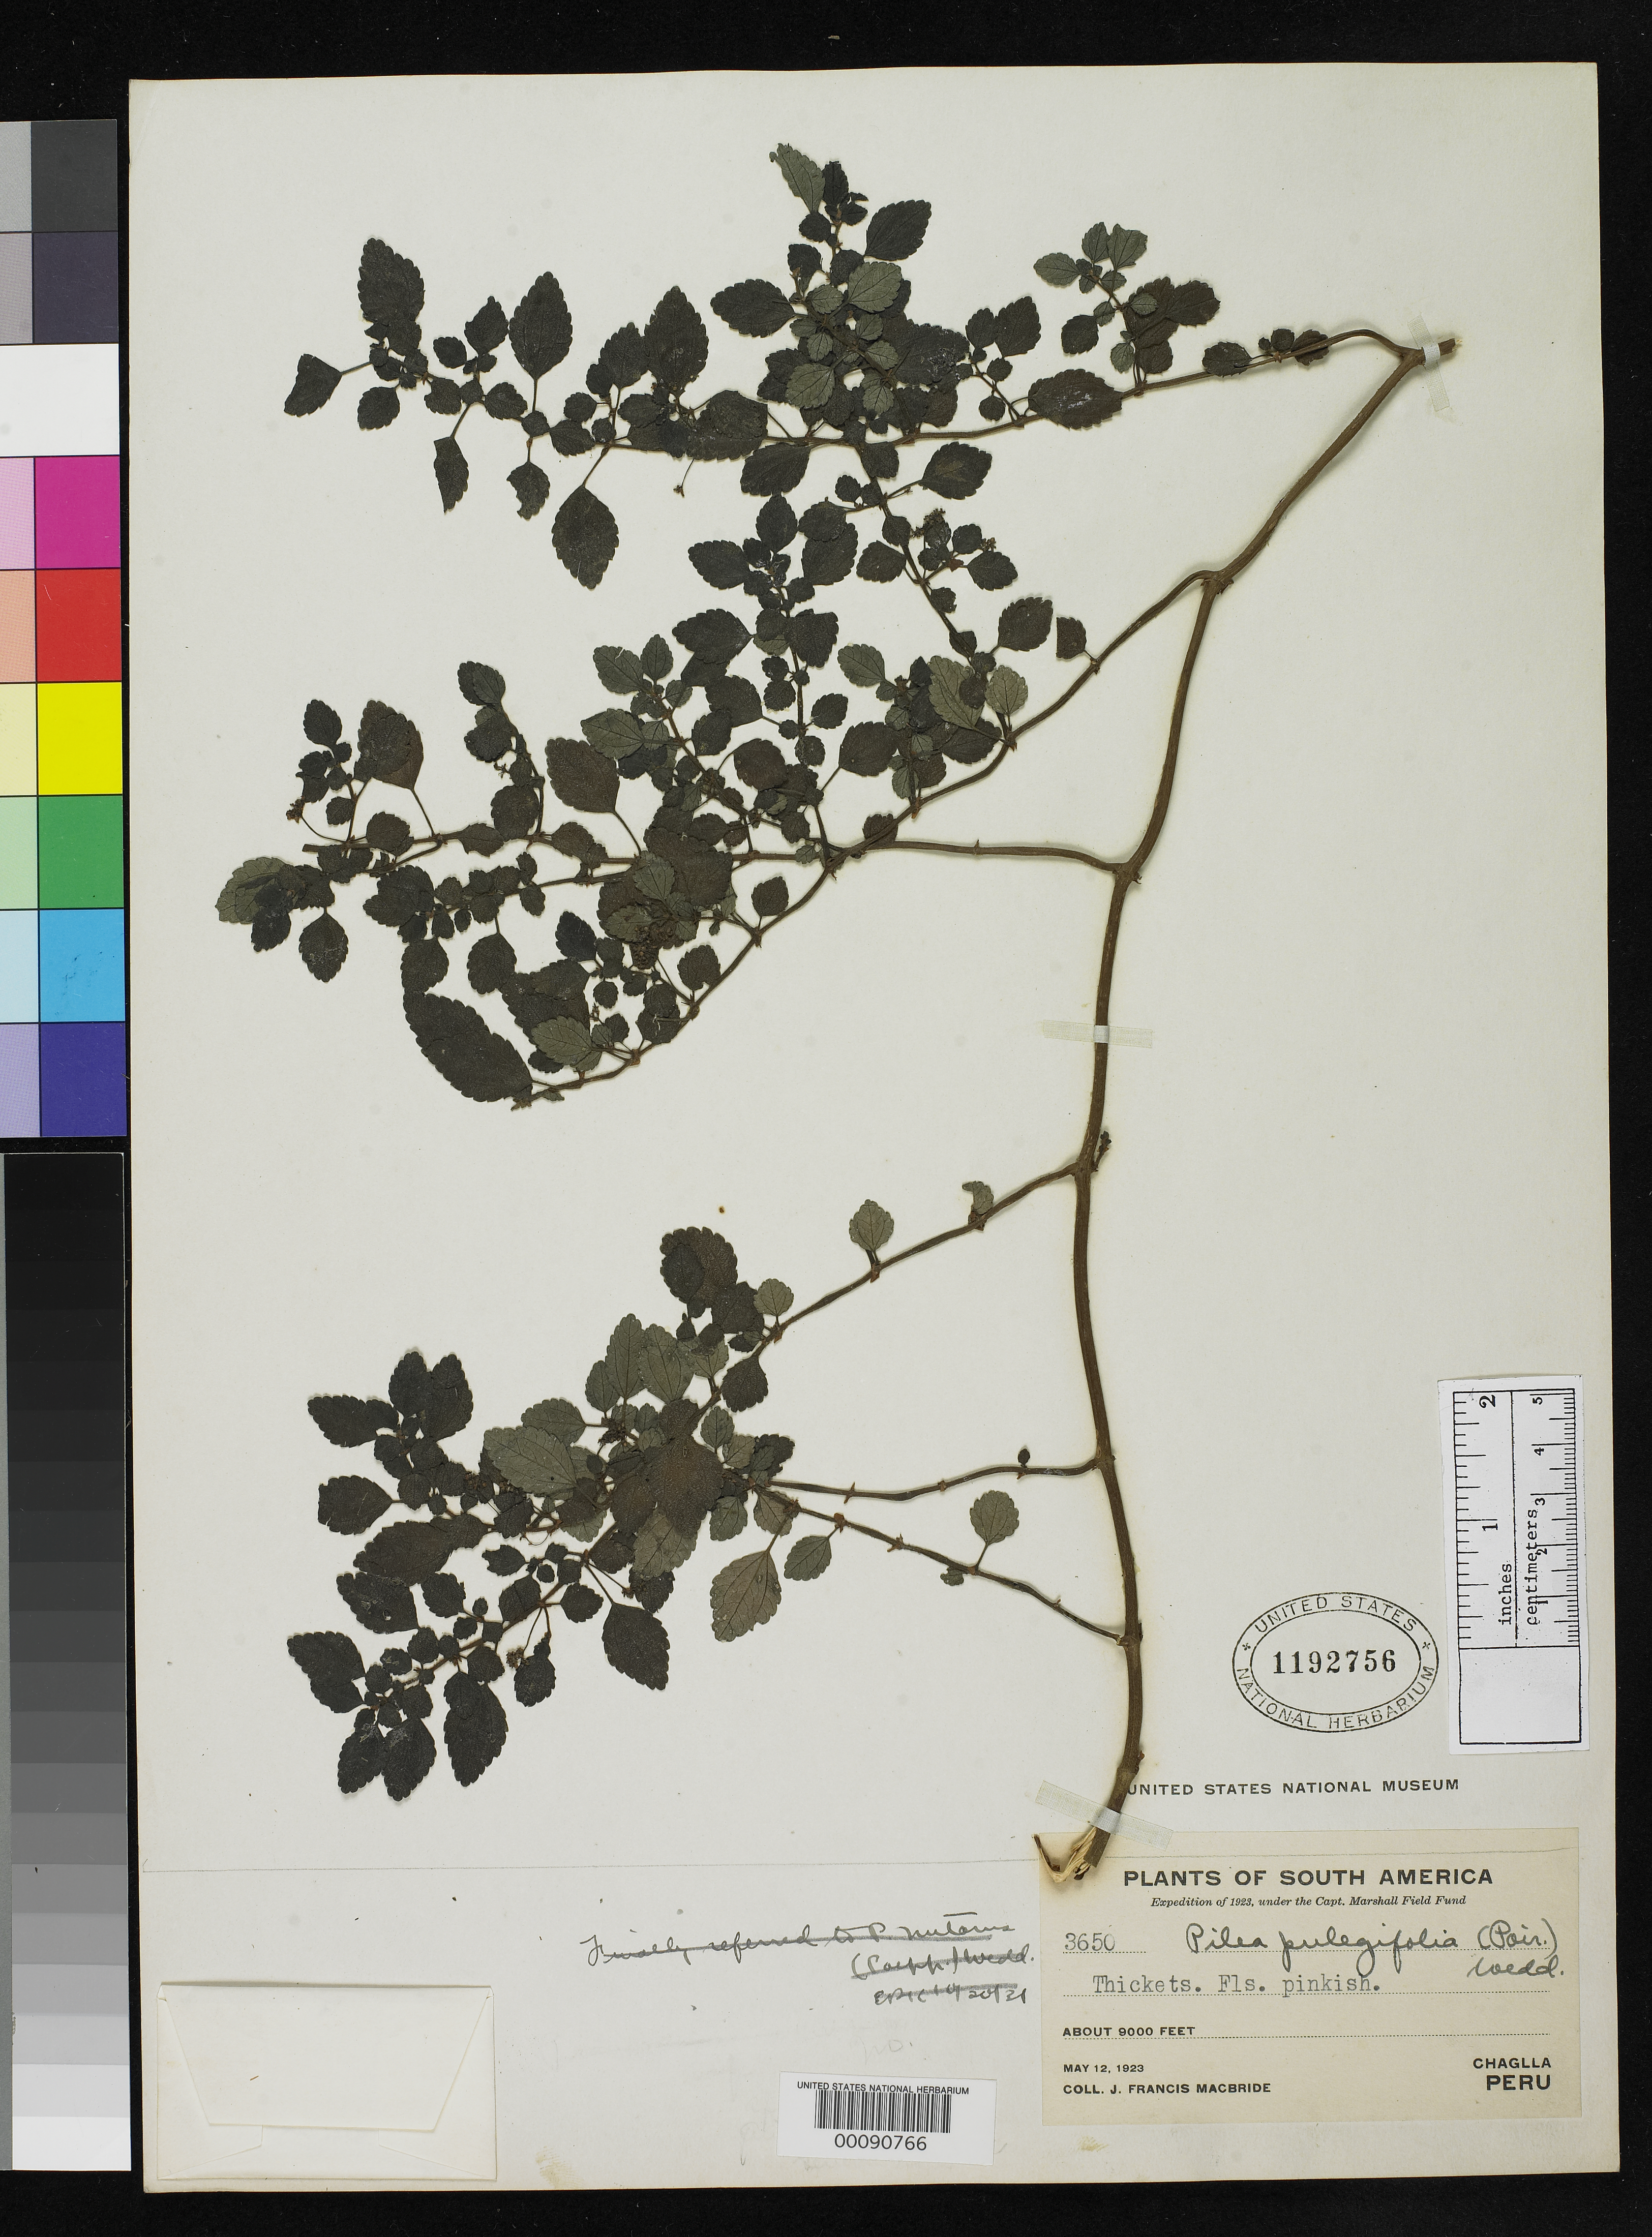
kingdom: Plantae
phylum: Tracheophyta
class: Magnoliopsida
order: Rosales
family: Urticaceae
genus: Pilea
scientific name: Pilea ramosissima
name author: Killip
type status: Holotype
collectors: J. F. Macbride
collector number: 3650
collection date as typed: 12 May 1923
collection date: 1923-05-12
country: Peru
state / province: Huánuco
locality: Chaglla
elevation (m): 2800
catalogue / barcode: US 1192756